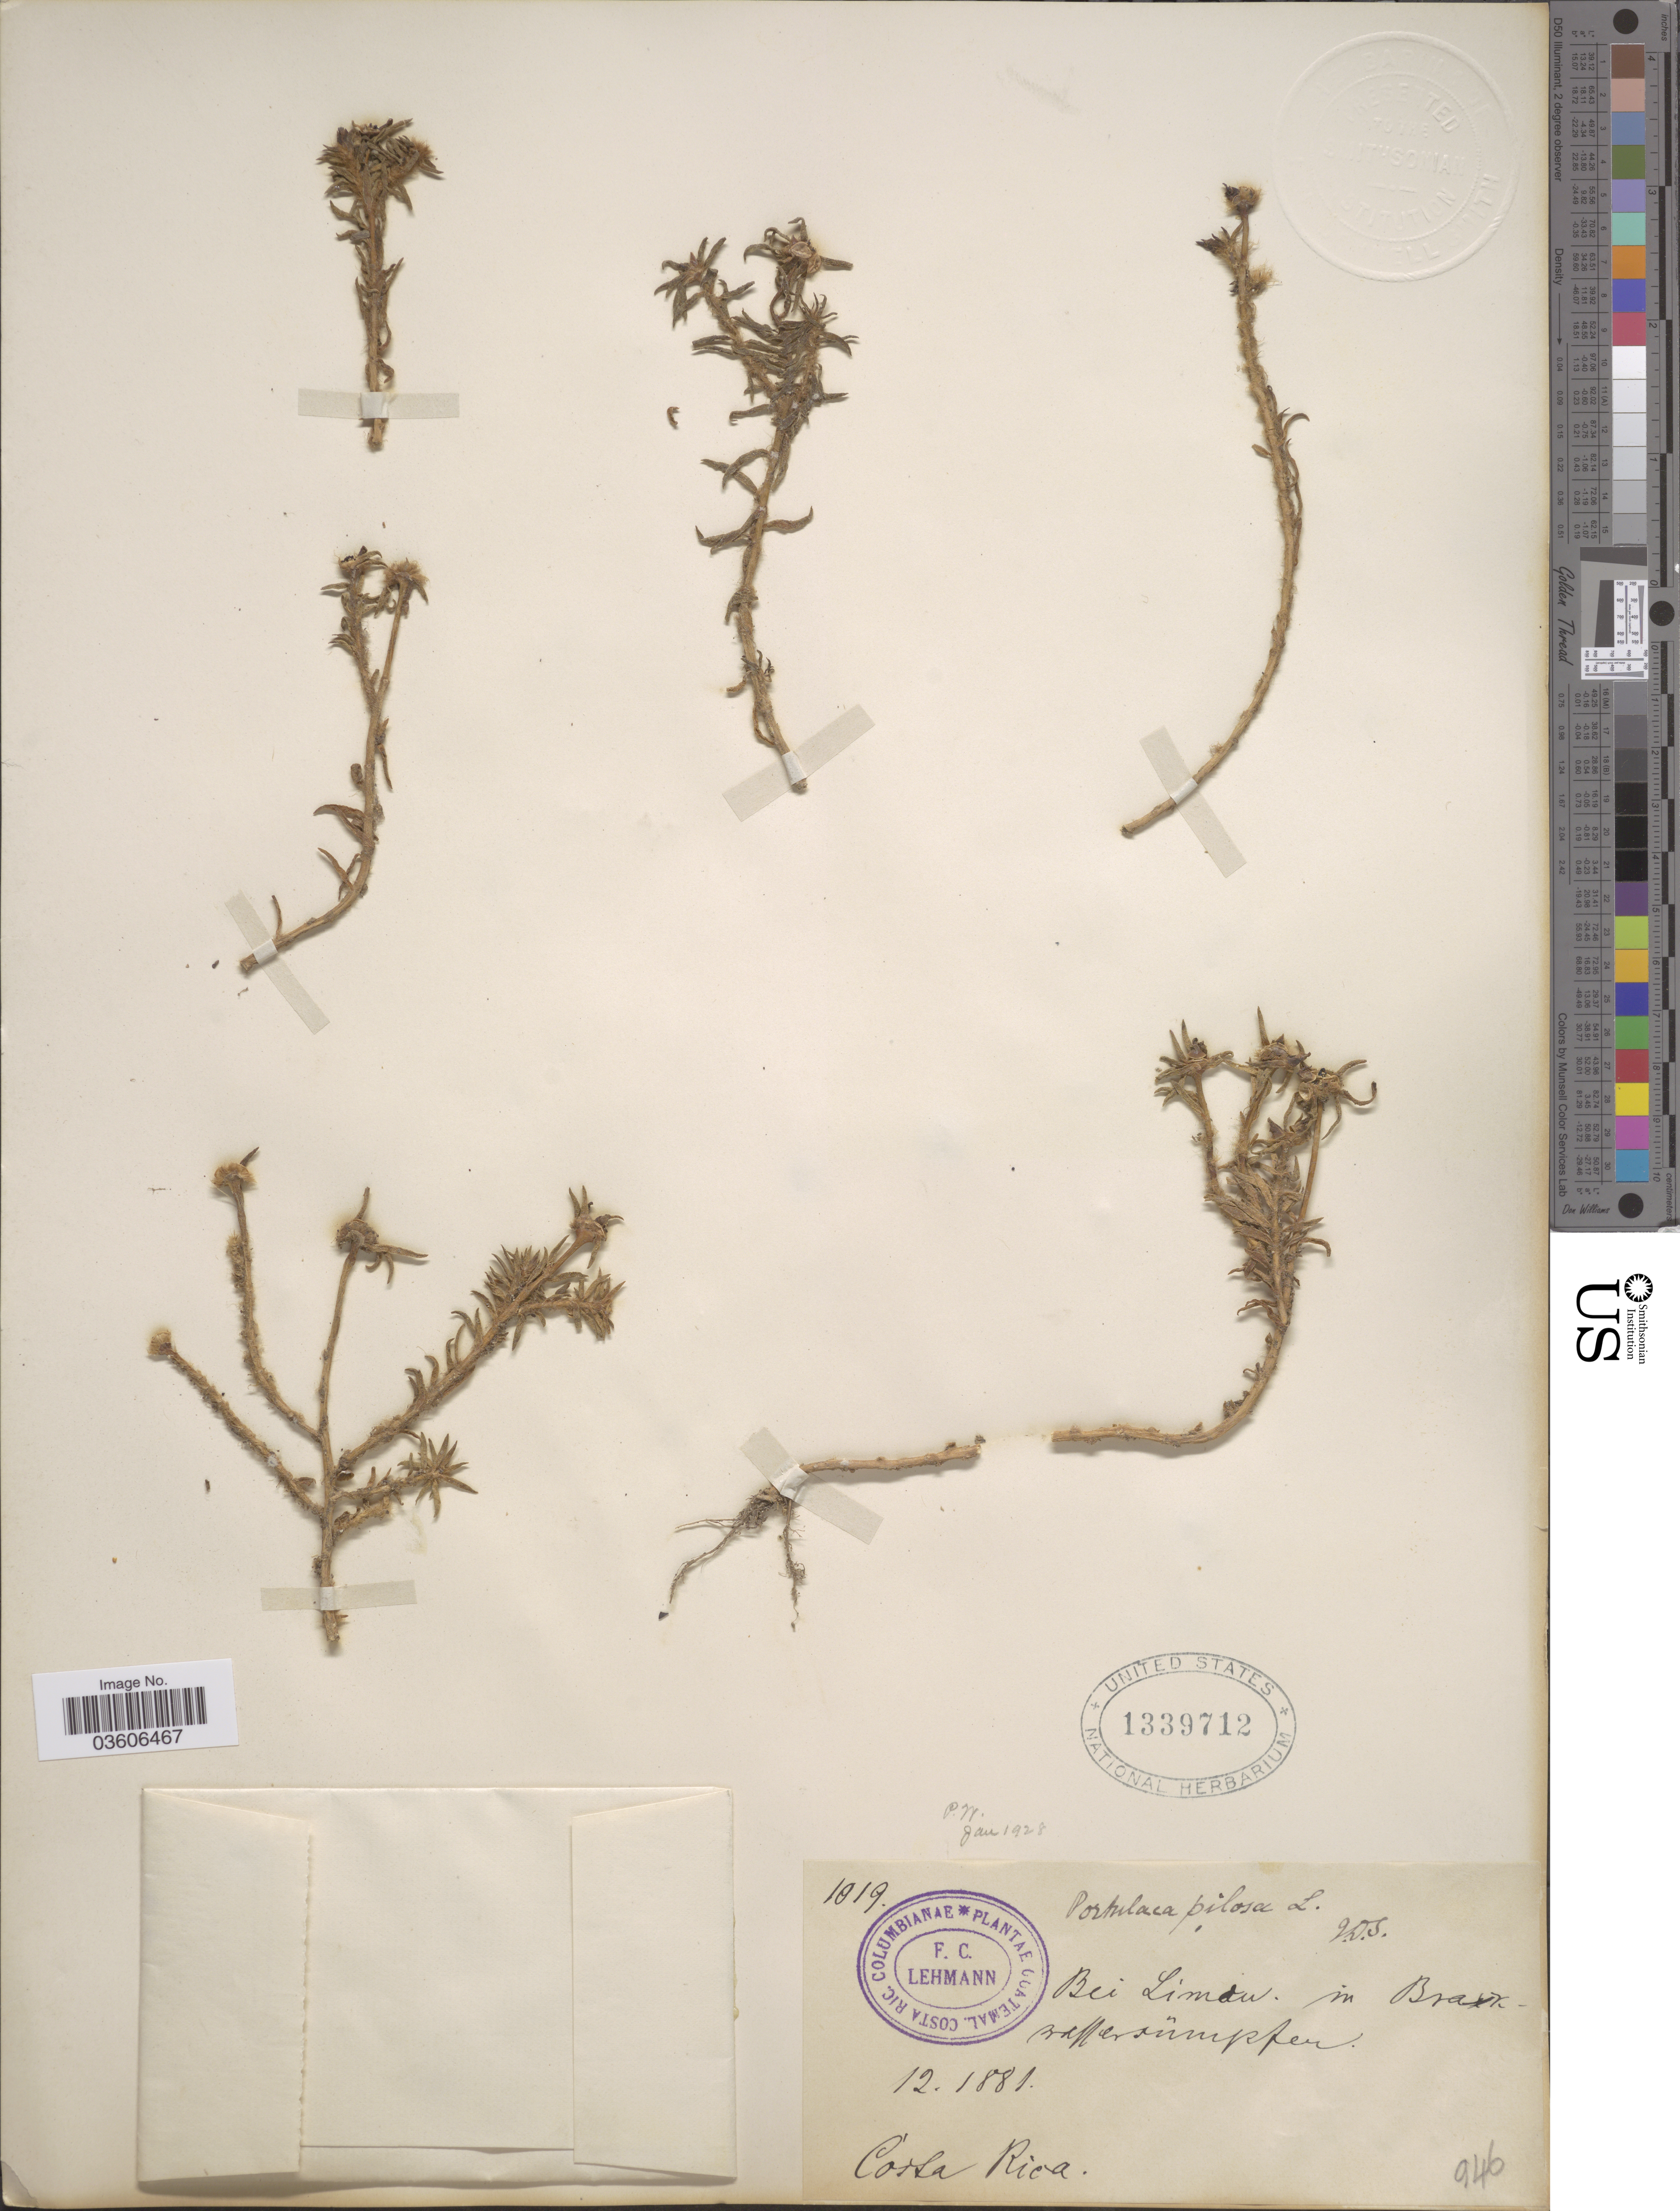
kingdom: Plantae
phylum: Tracheophyta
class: Magnoliopsida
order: Caryophyllales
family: Portulacaceae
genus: Portulaca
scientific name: Portulaca pilosa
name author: L.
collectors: F. C. Lehmann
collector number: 1019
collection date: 1881-12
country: Costa Rica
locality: Bei Limdu in Braxbaffersümpfen [interpreted].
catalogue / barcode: US 1339712